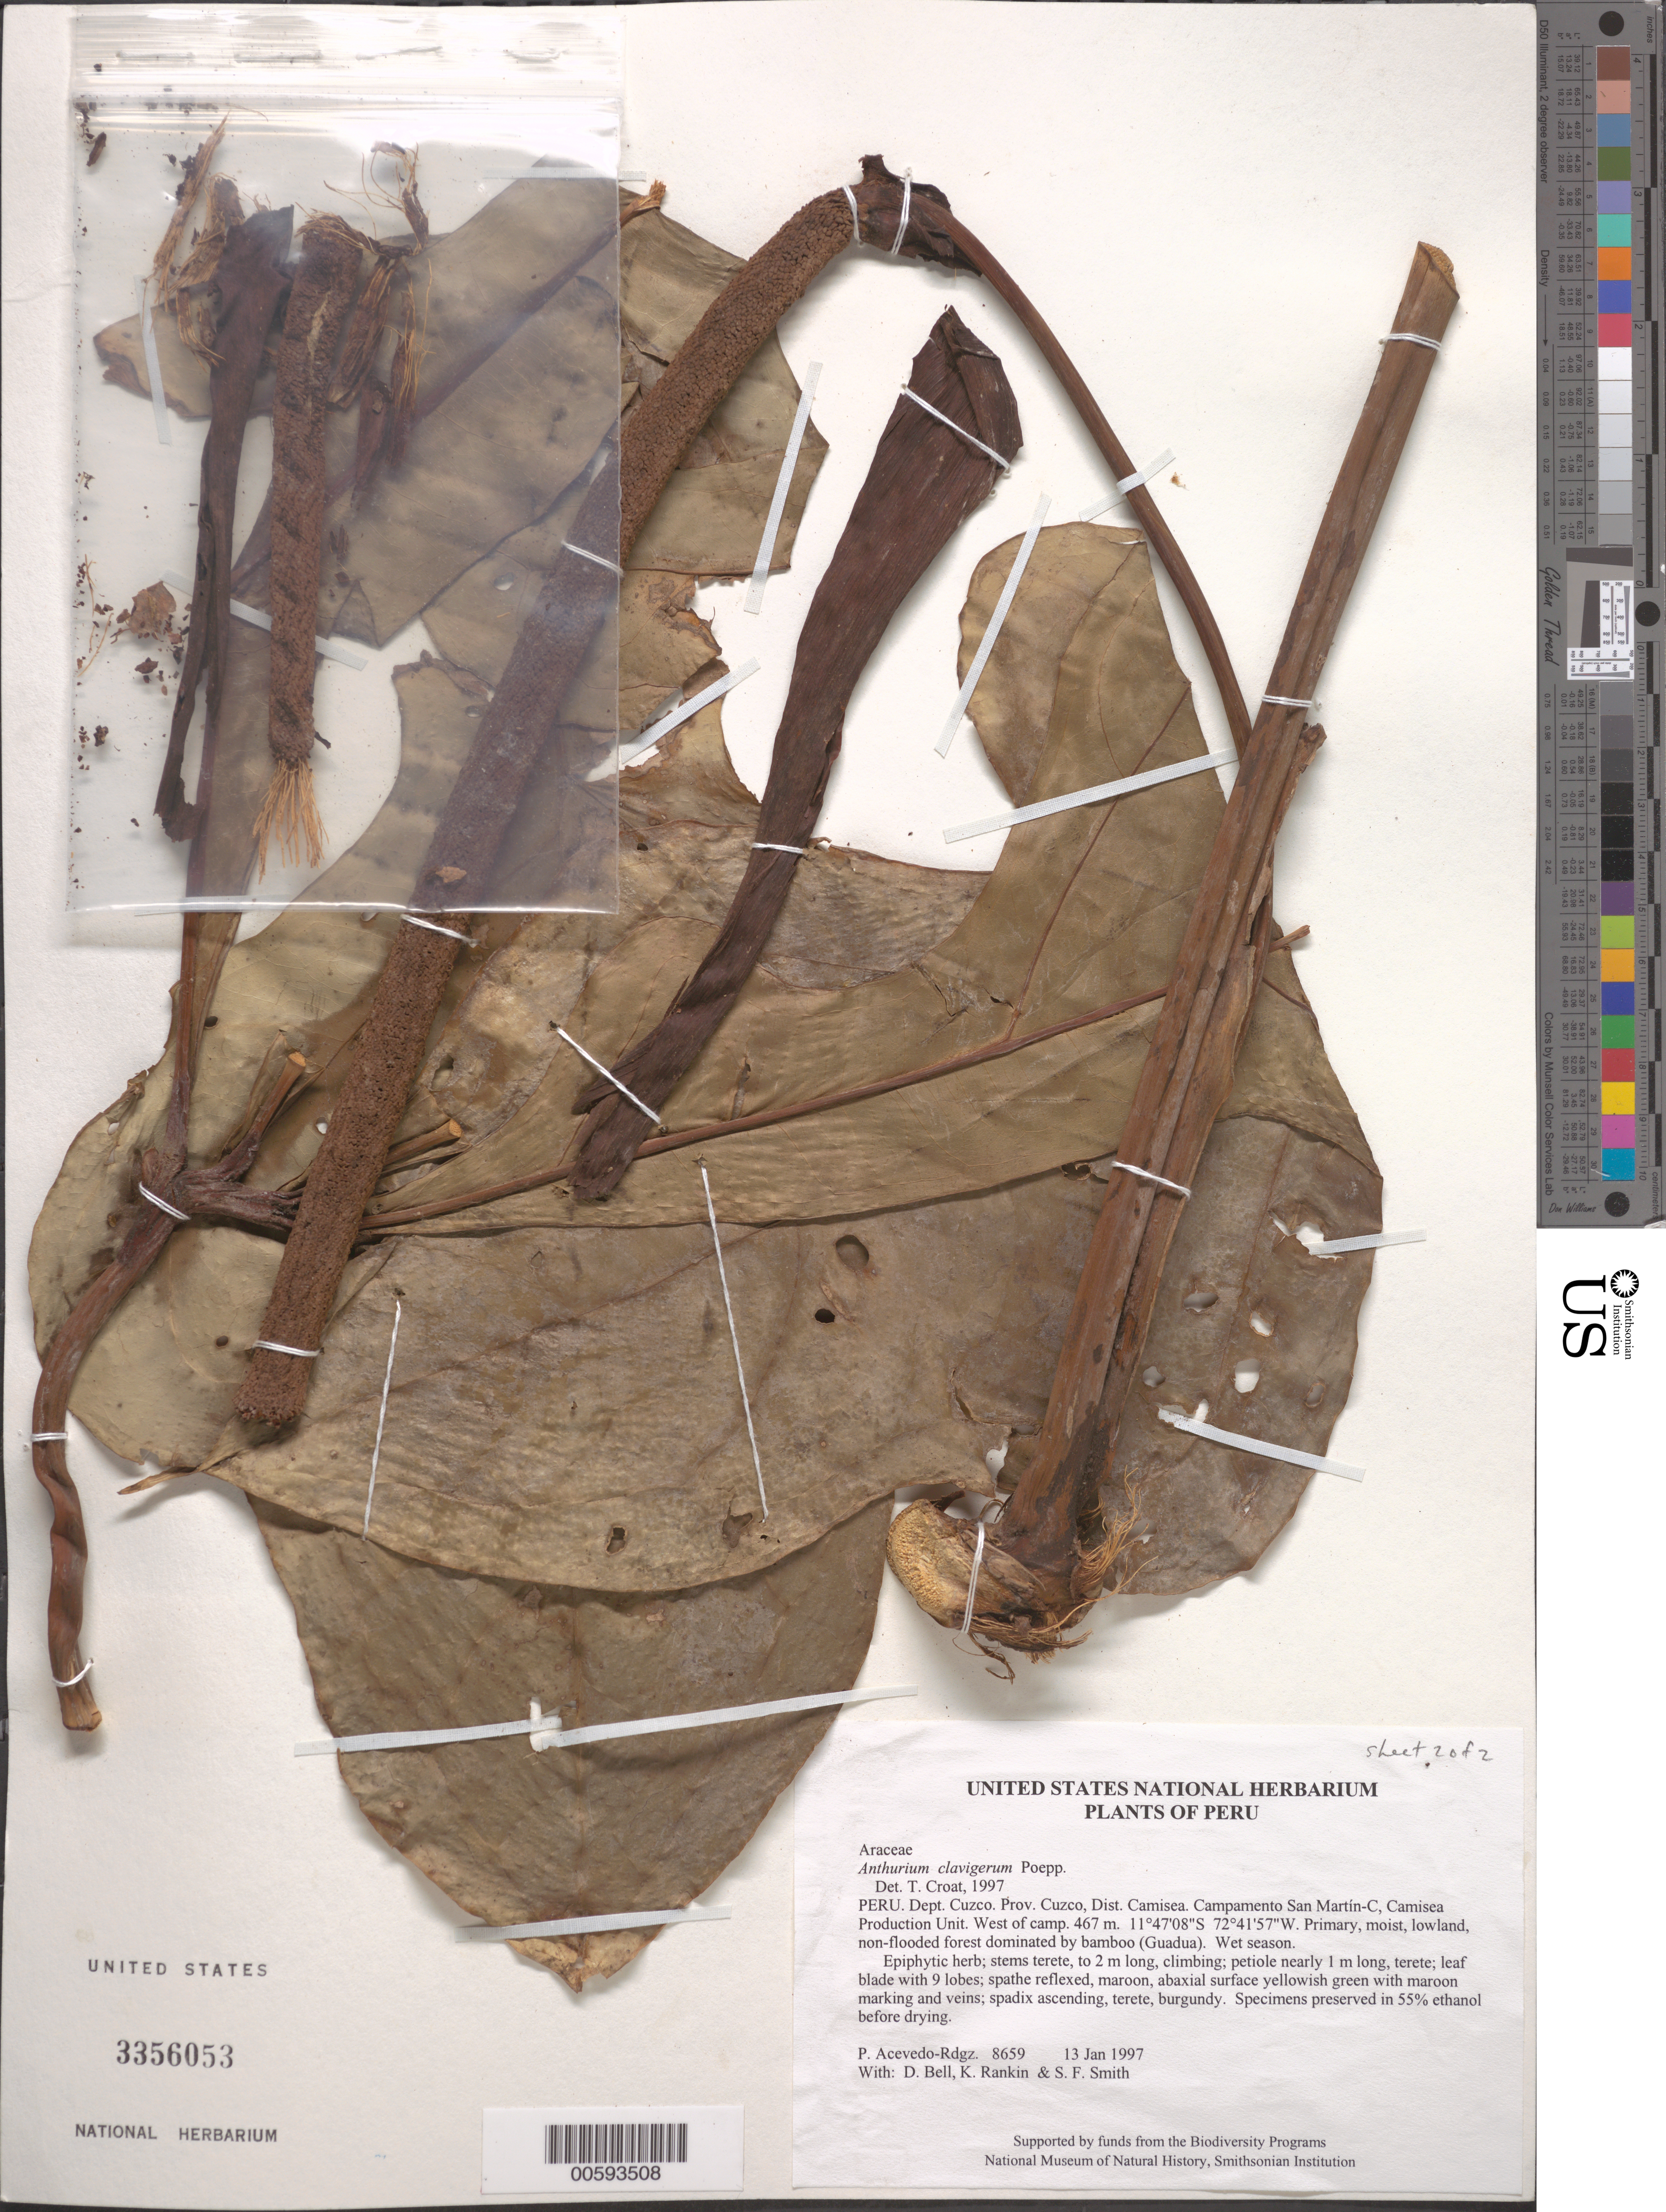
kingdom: Plantae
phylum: Tracheophyta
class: Liliopsida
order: Alismatales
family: Araceae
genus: Anthurium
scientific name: Anthurium clavigerum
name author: Poepp. & Endl.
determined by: Croat, Thomas B., Missouri Botanical Garden (MO)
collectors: P. Acevedo-Rodr., D. A. Bell, K. B. Rankin & S.F. Smith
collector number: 8659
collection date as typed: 13 Jan 1997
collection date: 1997-01-13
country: Peru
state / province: Cusco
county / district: Cusco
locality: Districto Camisea, Campamento San Martín-C, Camisea Production Unit. West of camp.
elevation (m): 467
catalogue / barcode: US 3356053